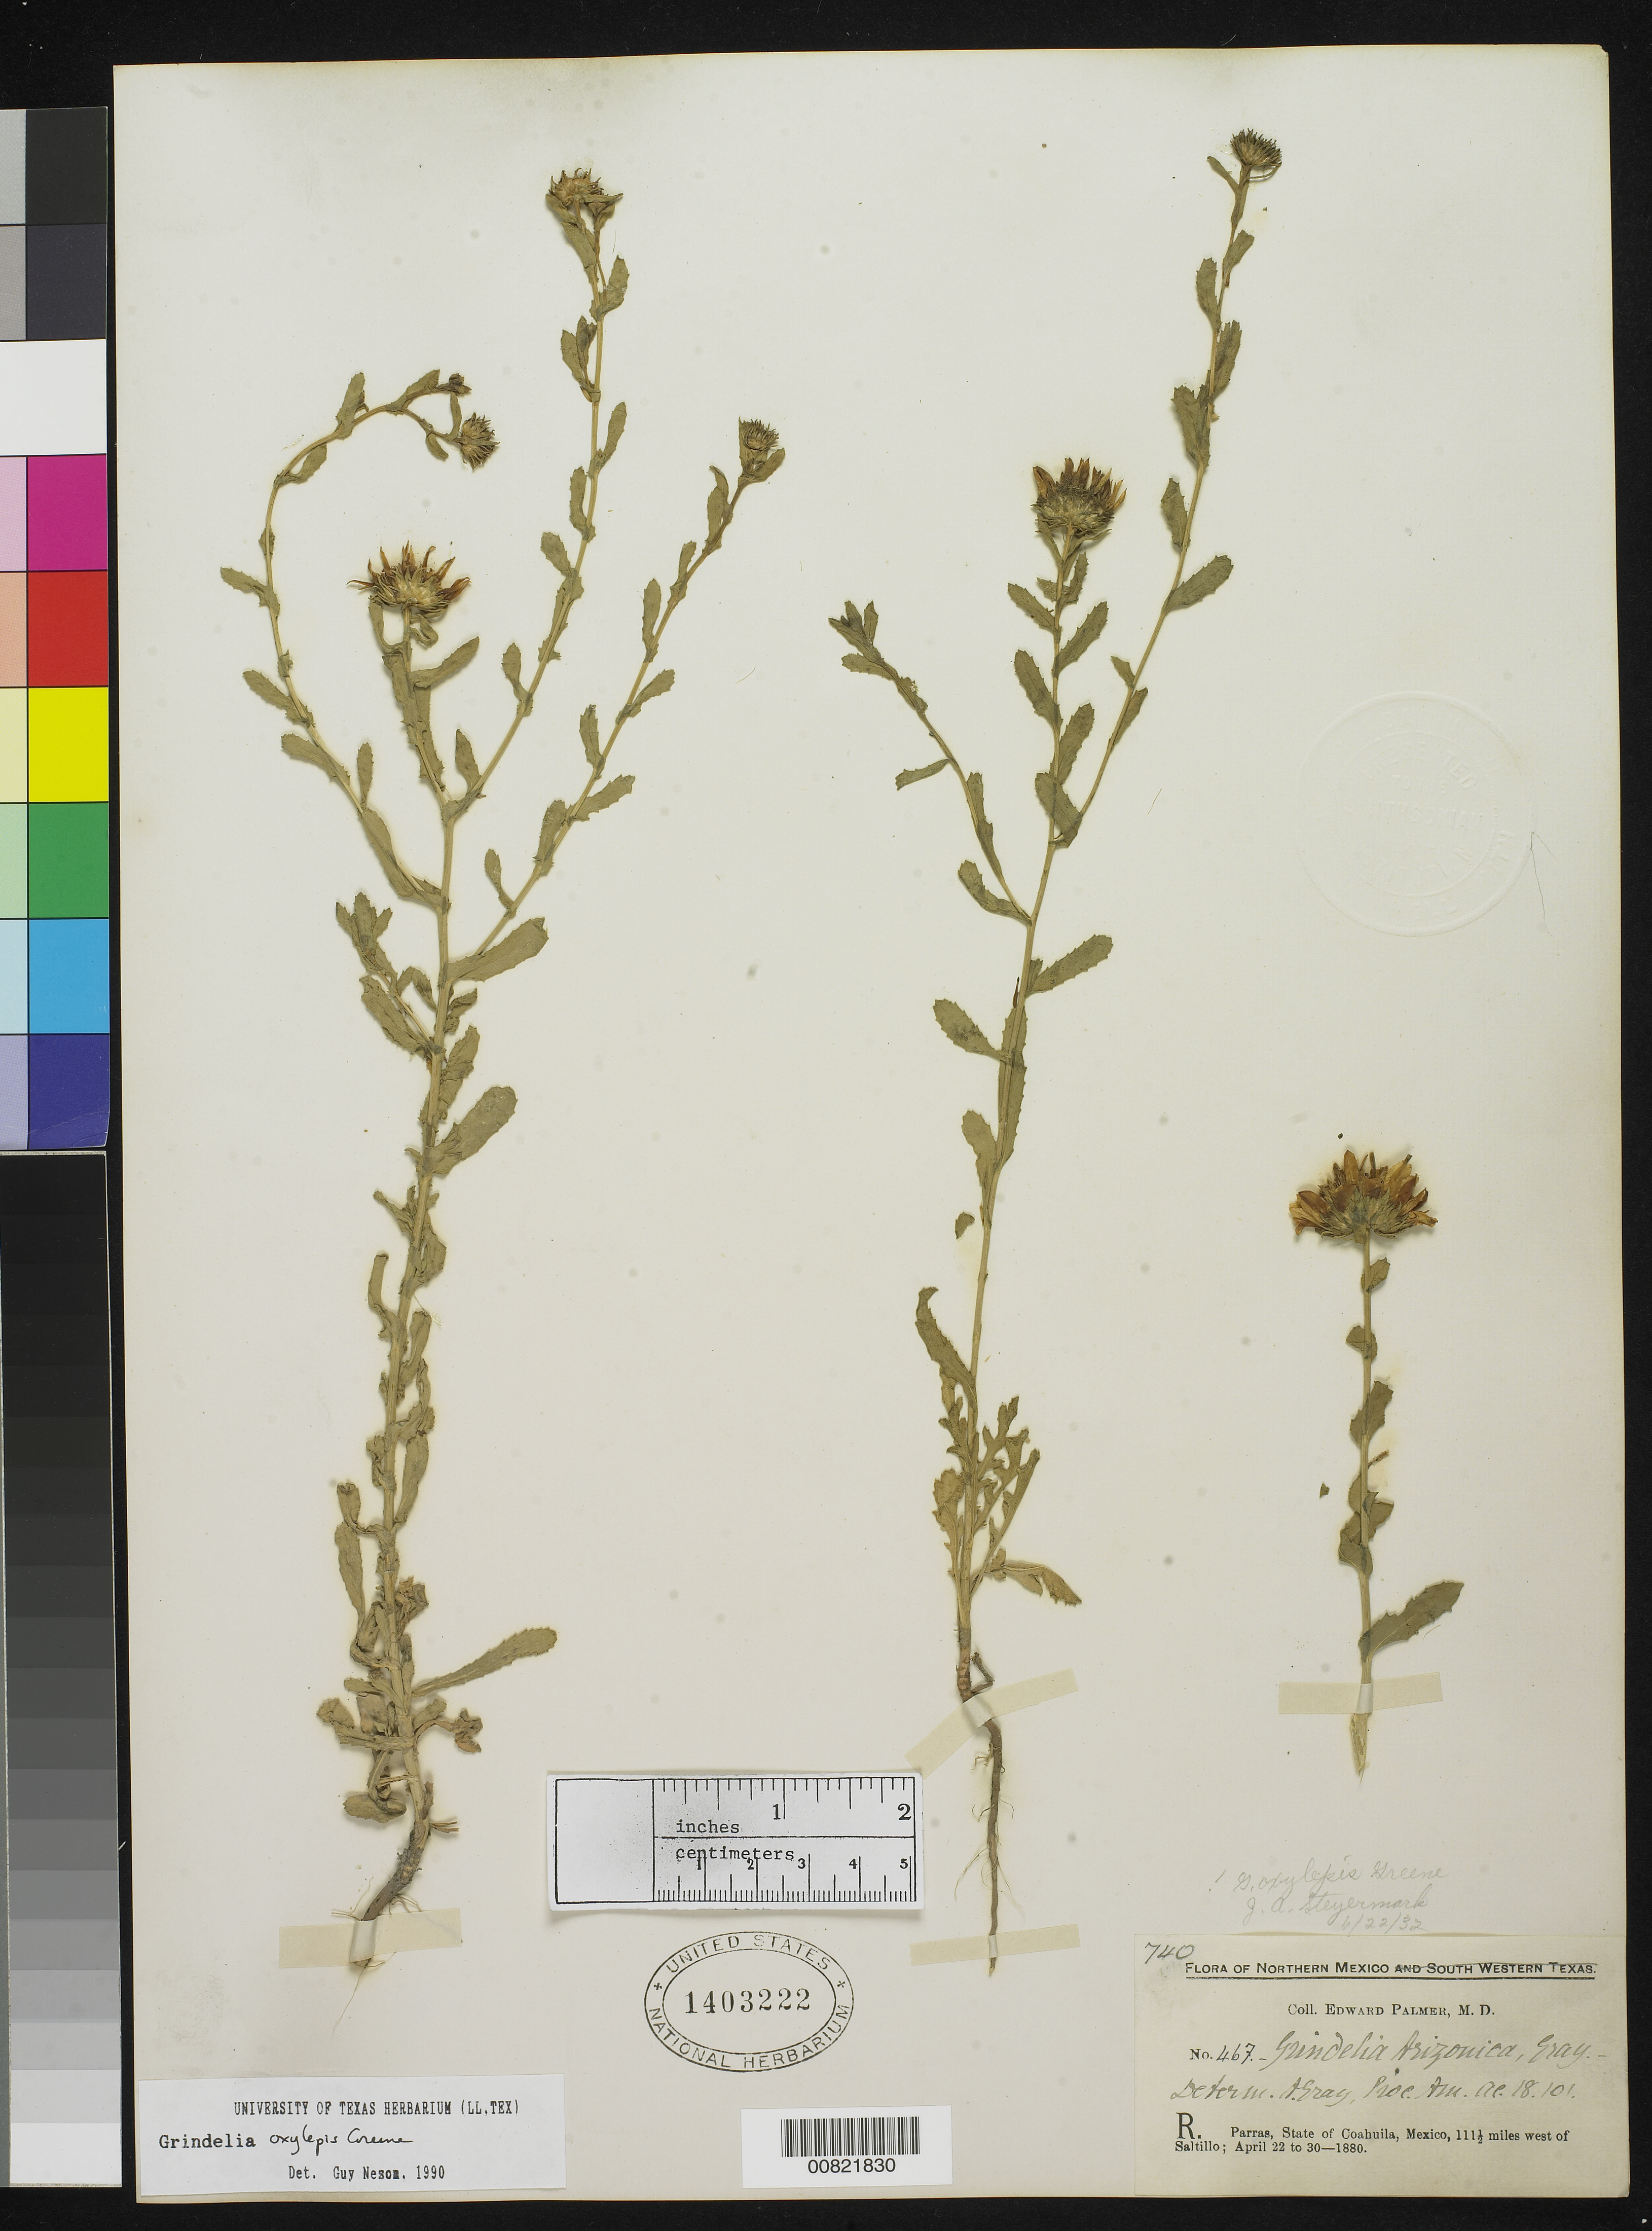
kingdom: Plantae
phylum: Tracheophyta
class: Magnoliopsida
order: Asterales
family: Asteraceae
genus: Grindelia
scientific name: Grindelia oxylepis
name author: Greene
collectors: E. Palmer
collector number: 467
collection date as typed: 22 Apr 1880 to 30 Apr 1880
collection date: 1880-04-22/1880-04-30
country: Mexico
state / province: Coahuila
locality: R. Parras, Coahuila, 111½ miles west of Saltillo.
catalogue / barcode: US 1403222